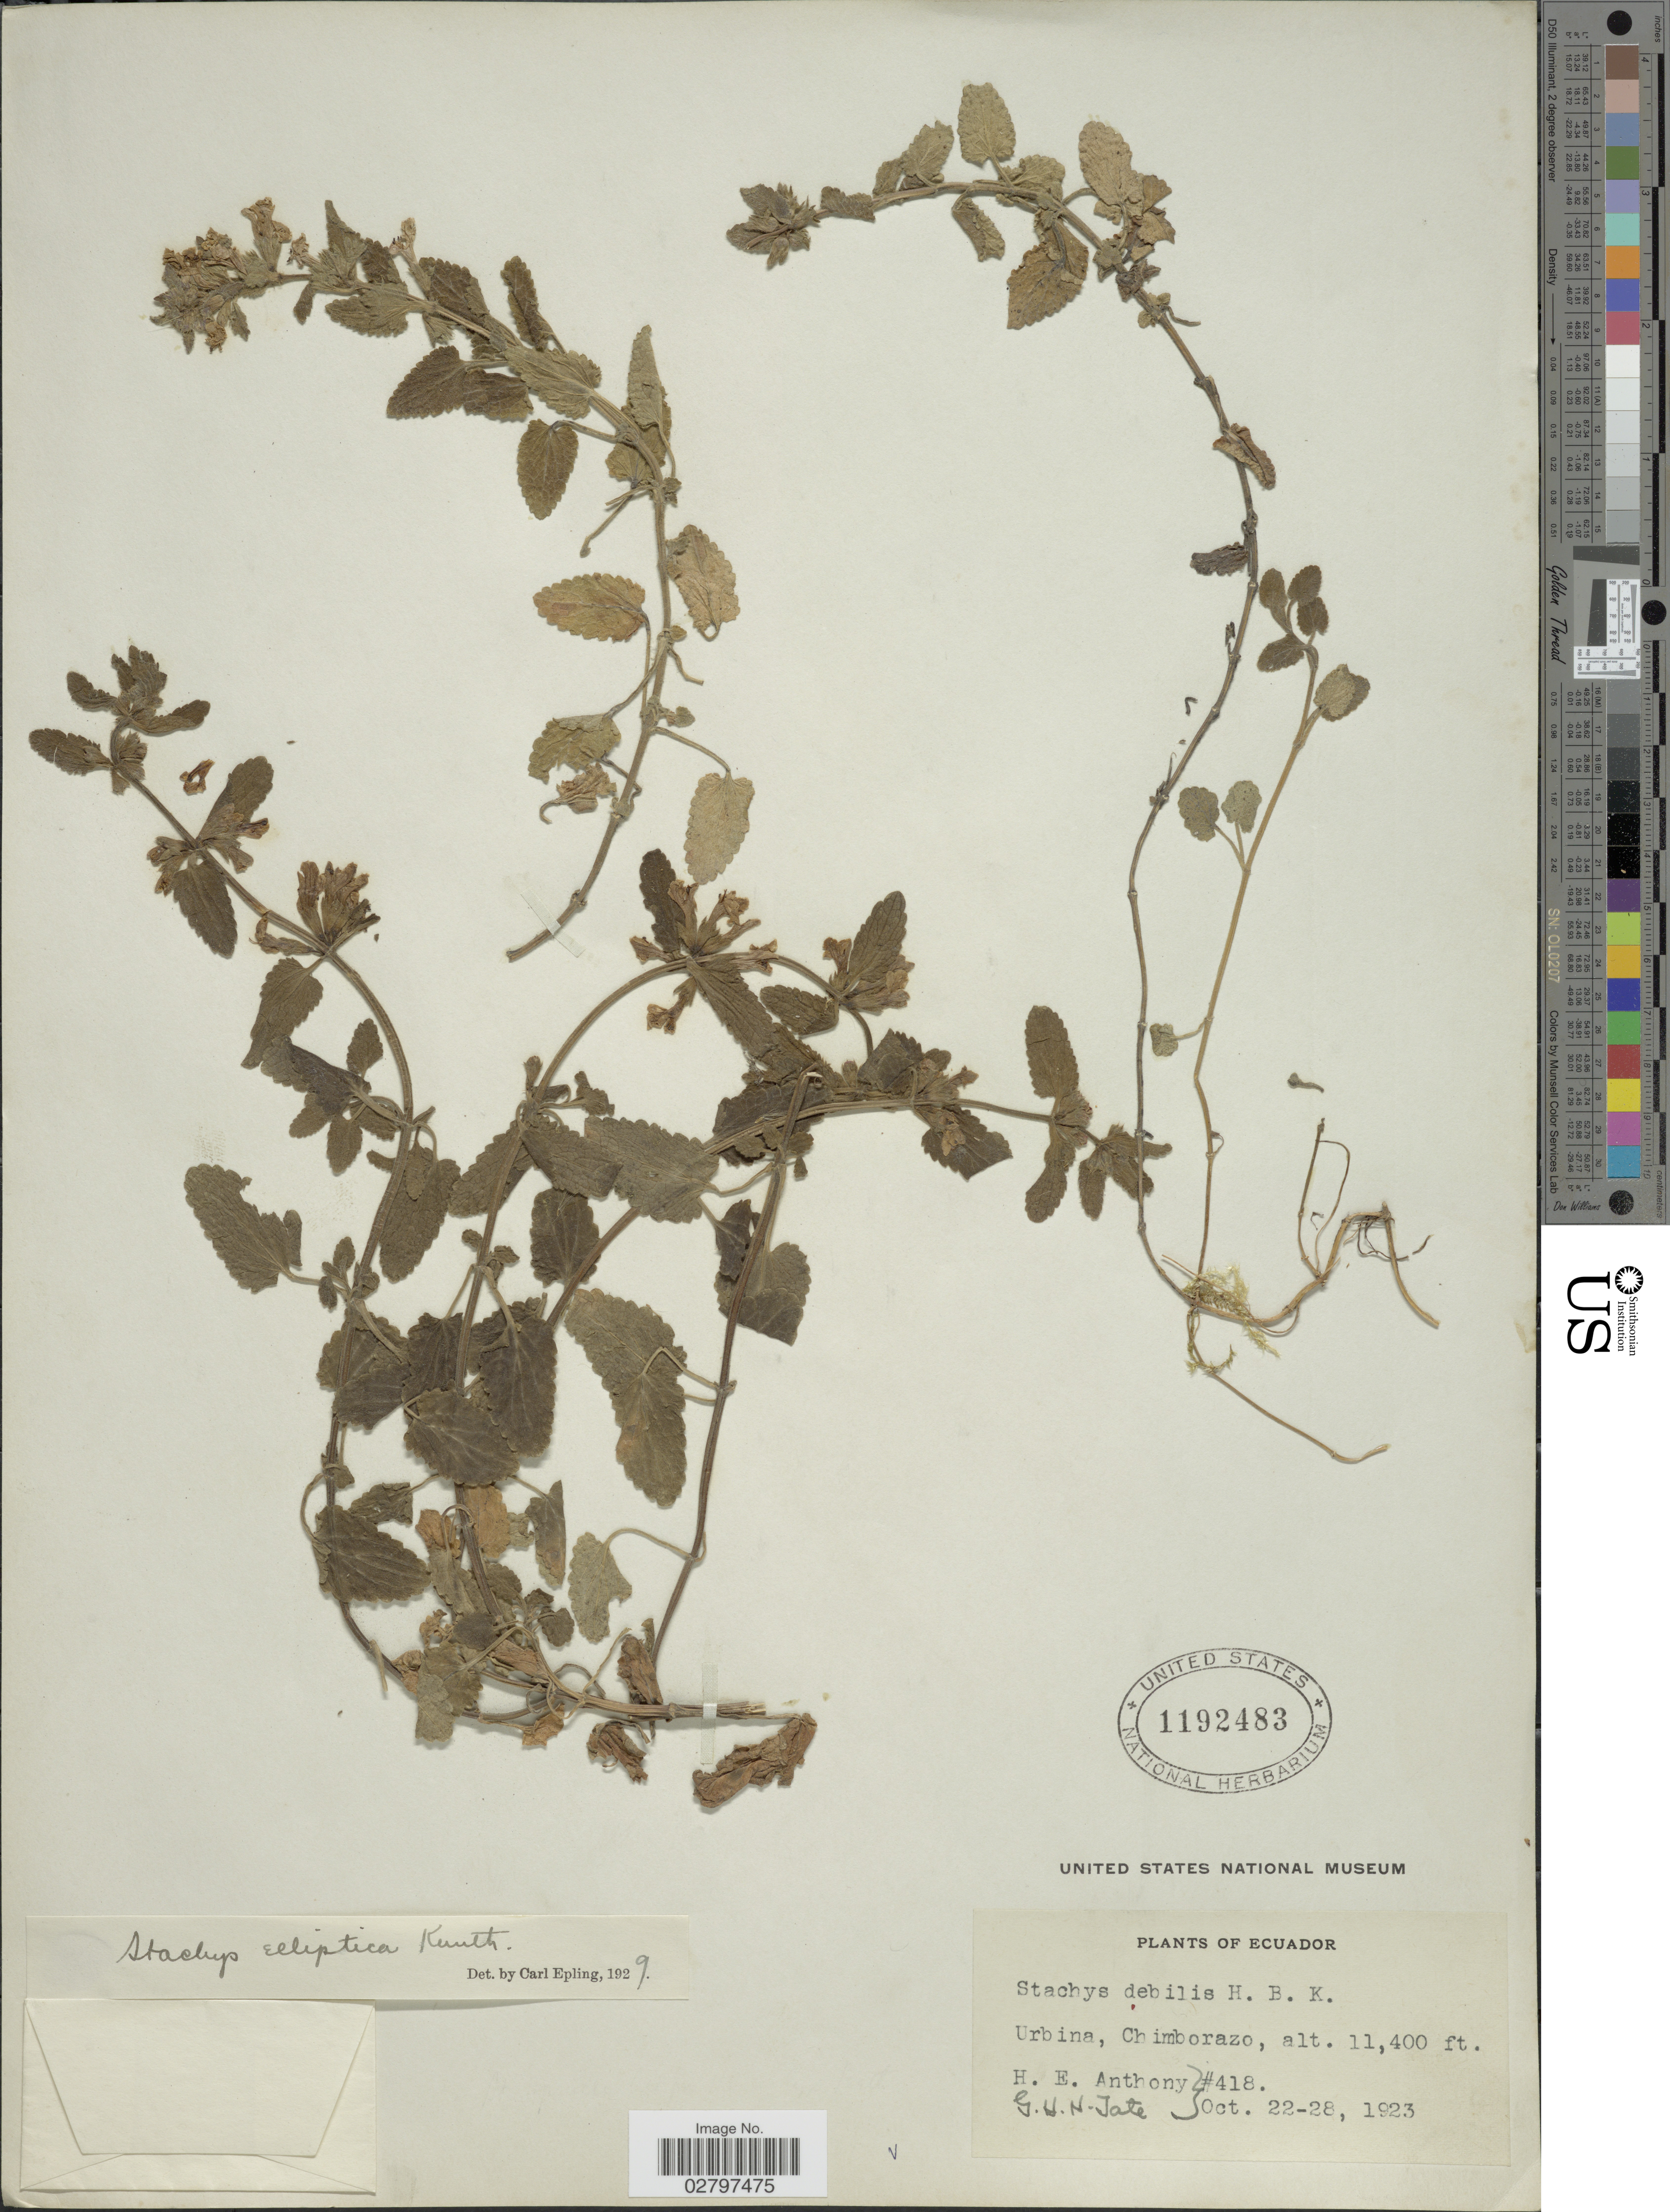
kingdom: Plantae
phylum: Tracheophyta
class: Magnoliopsida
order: Lamiales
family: Lamiaceae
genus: Stachys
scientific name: Stachys elliptica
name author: Kunth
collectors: H. E. Anthony & G. H. H.Tate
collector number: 418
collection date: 1923-10-22/1923-10-28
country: Ecuador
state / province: Chimborazo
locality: Urbina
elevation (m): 3475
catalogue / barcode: US 1192483